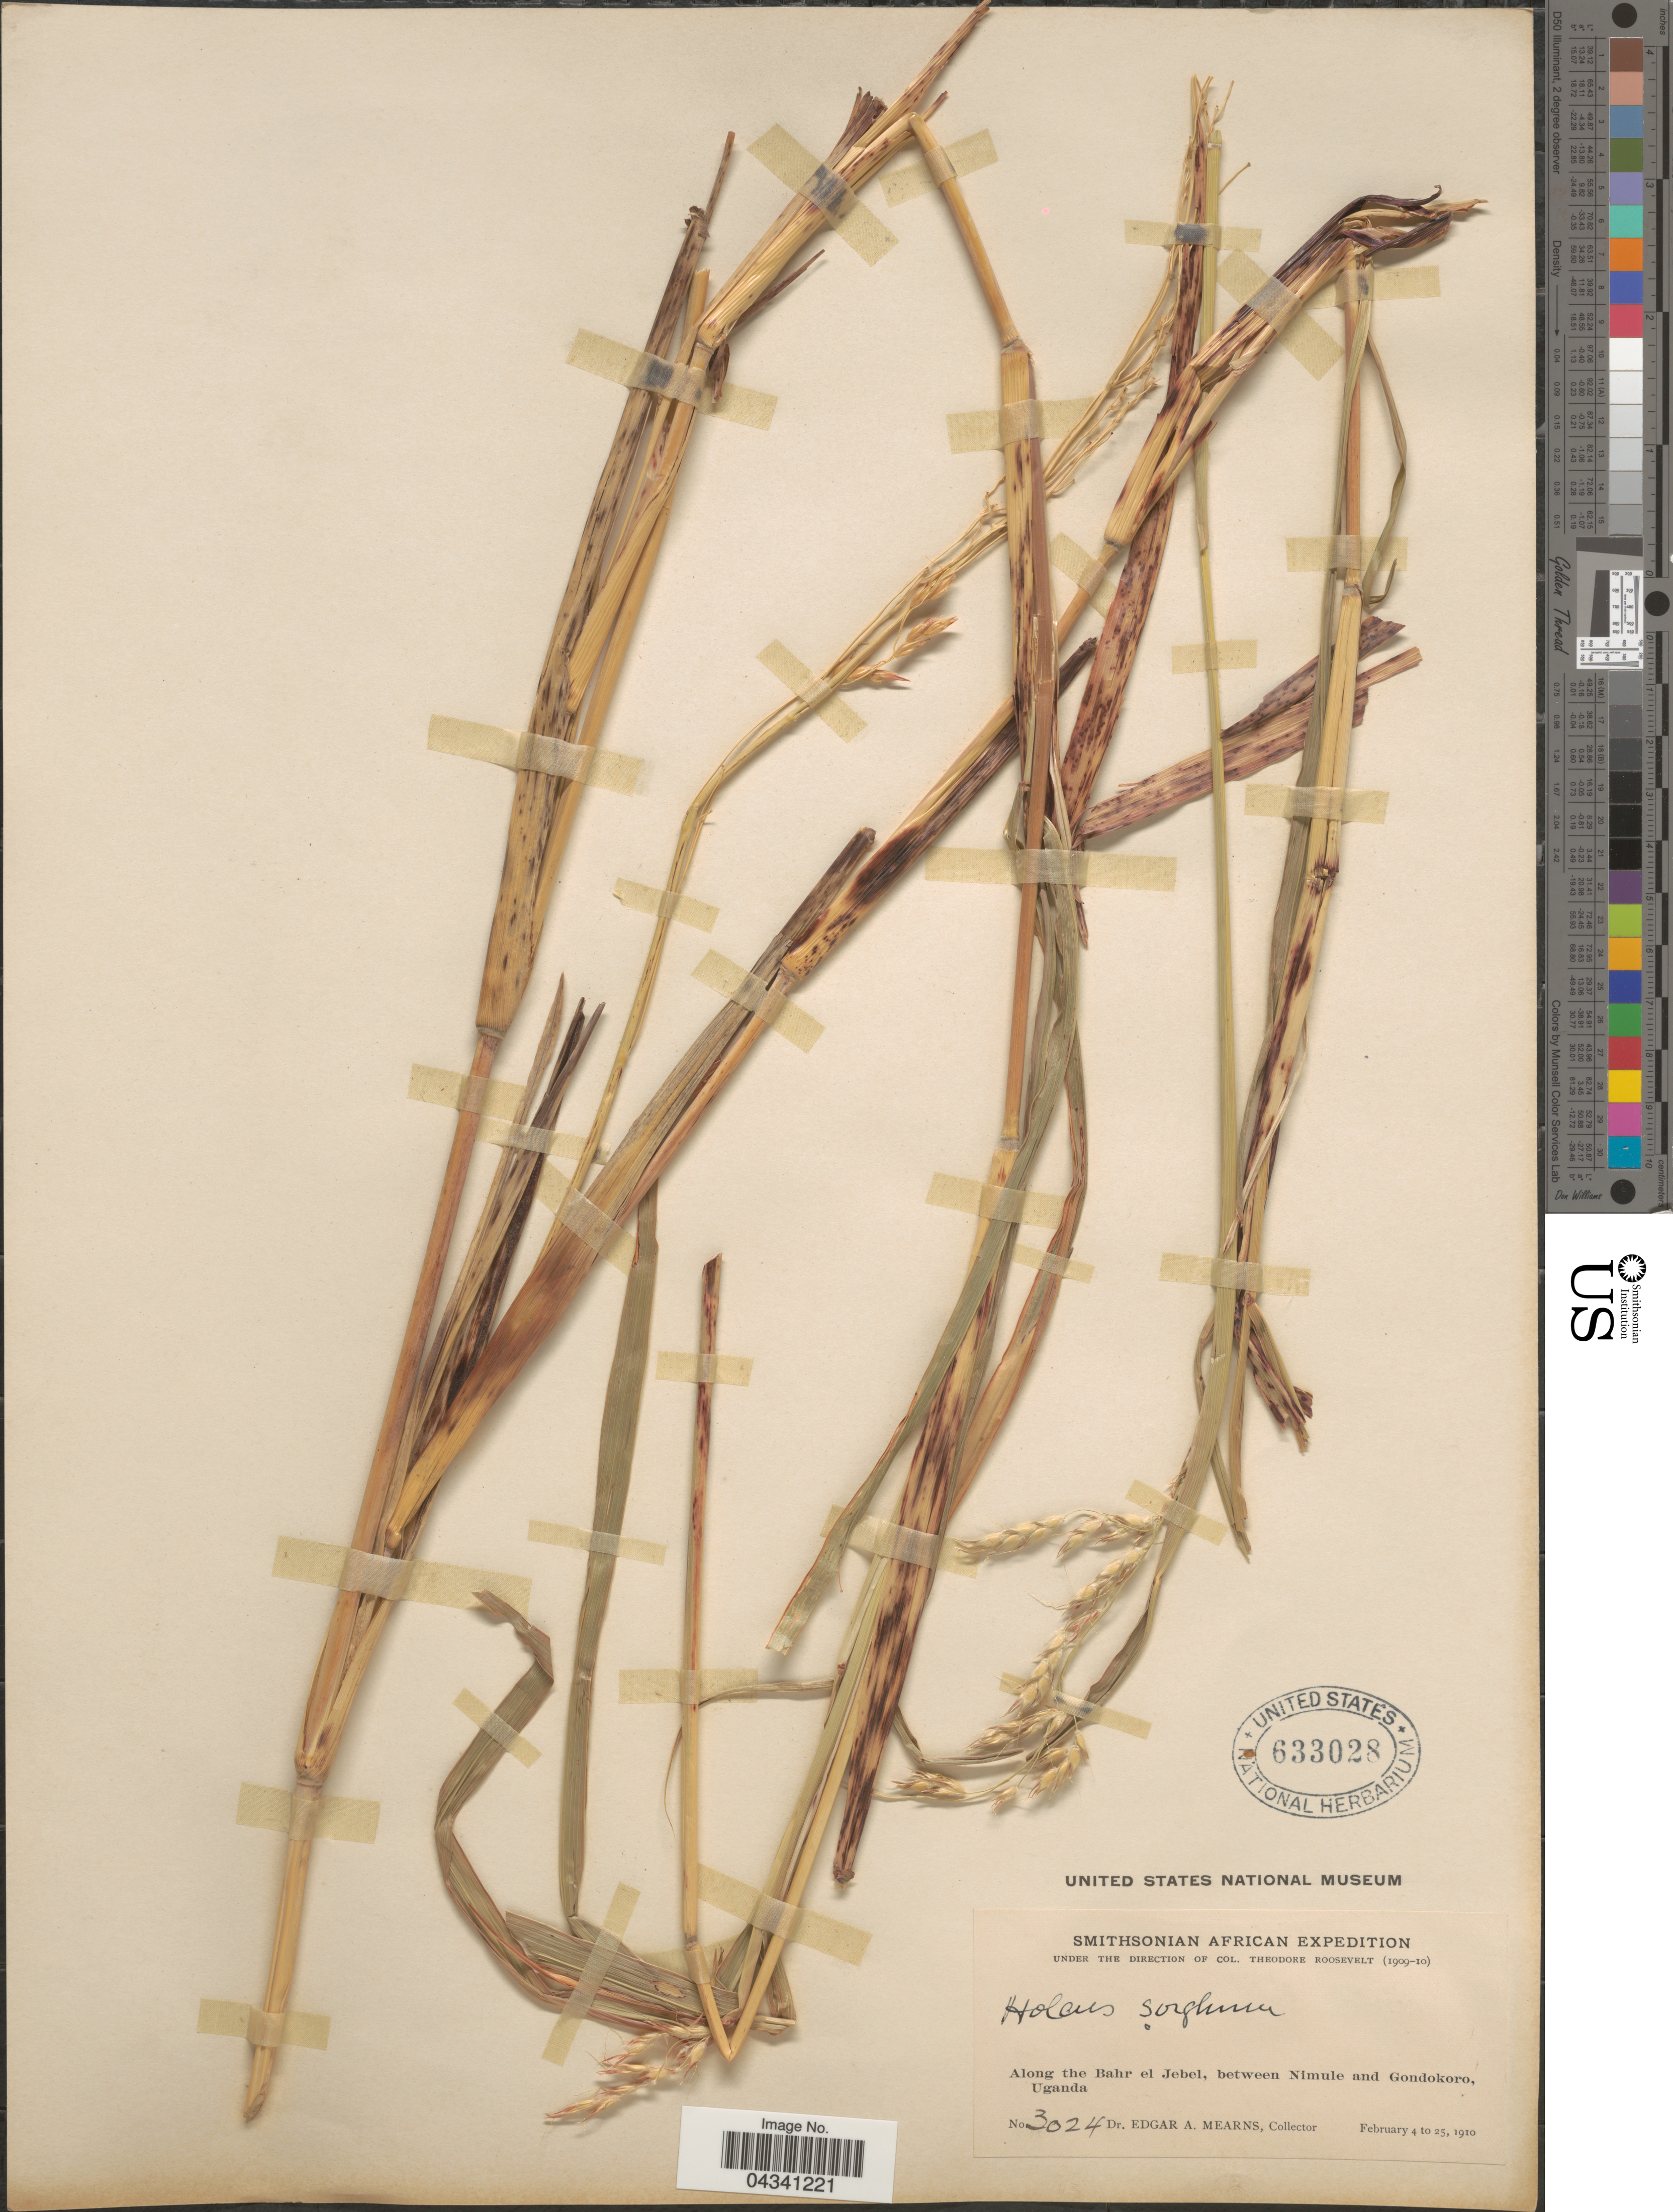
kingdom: Plantae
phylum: Tracheophyta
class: Liliopsida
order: Poales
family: Poaceae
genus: Sorghum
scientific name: Sorghum sp.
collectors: E. A. Mearns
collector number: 3024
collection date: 1910-02-04/1910-02-25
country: Uganda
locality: Smithsonian African Expedition. Along the Bahr el Jebel, between Nimule and Gondokoro.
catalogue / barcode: US 633028